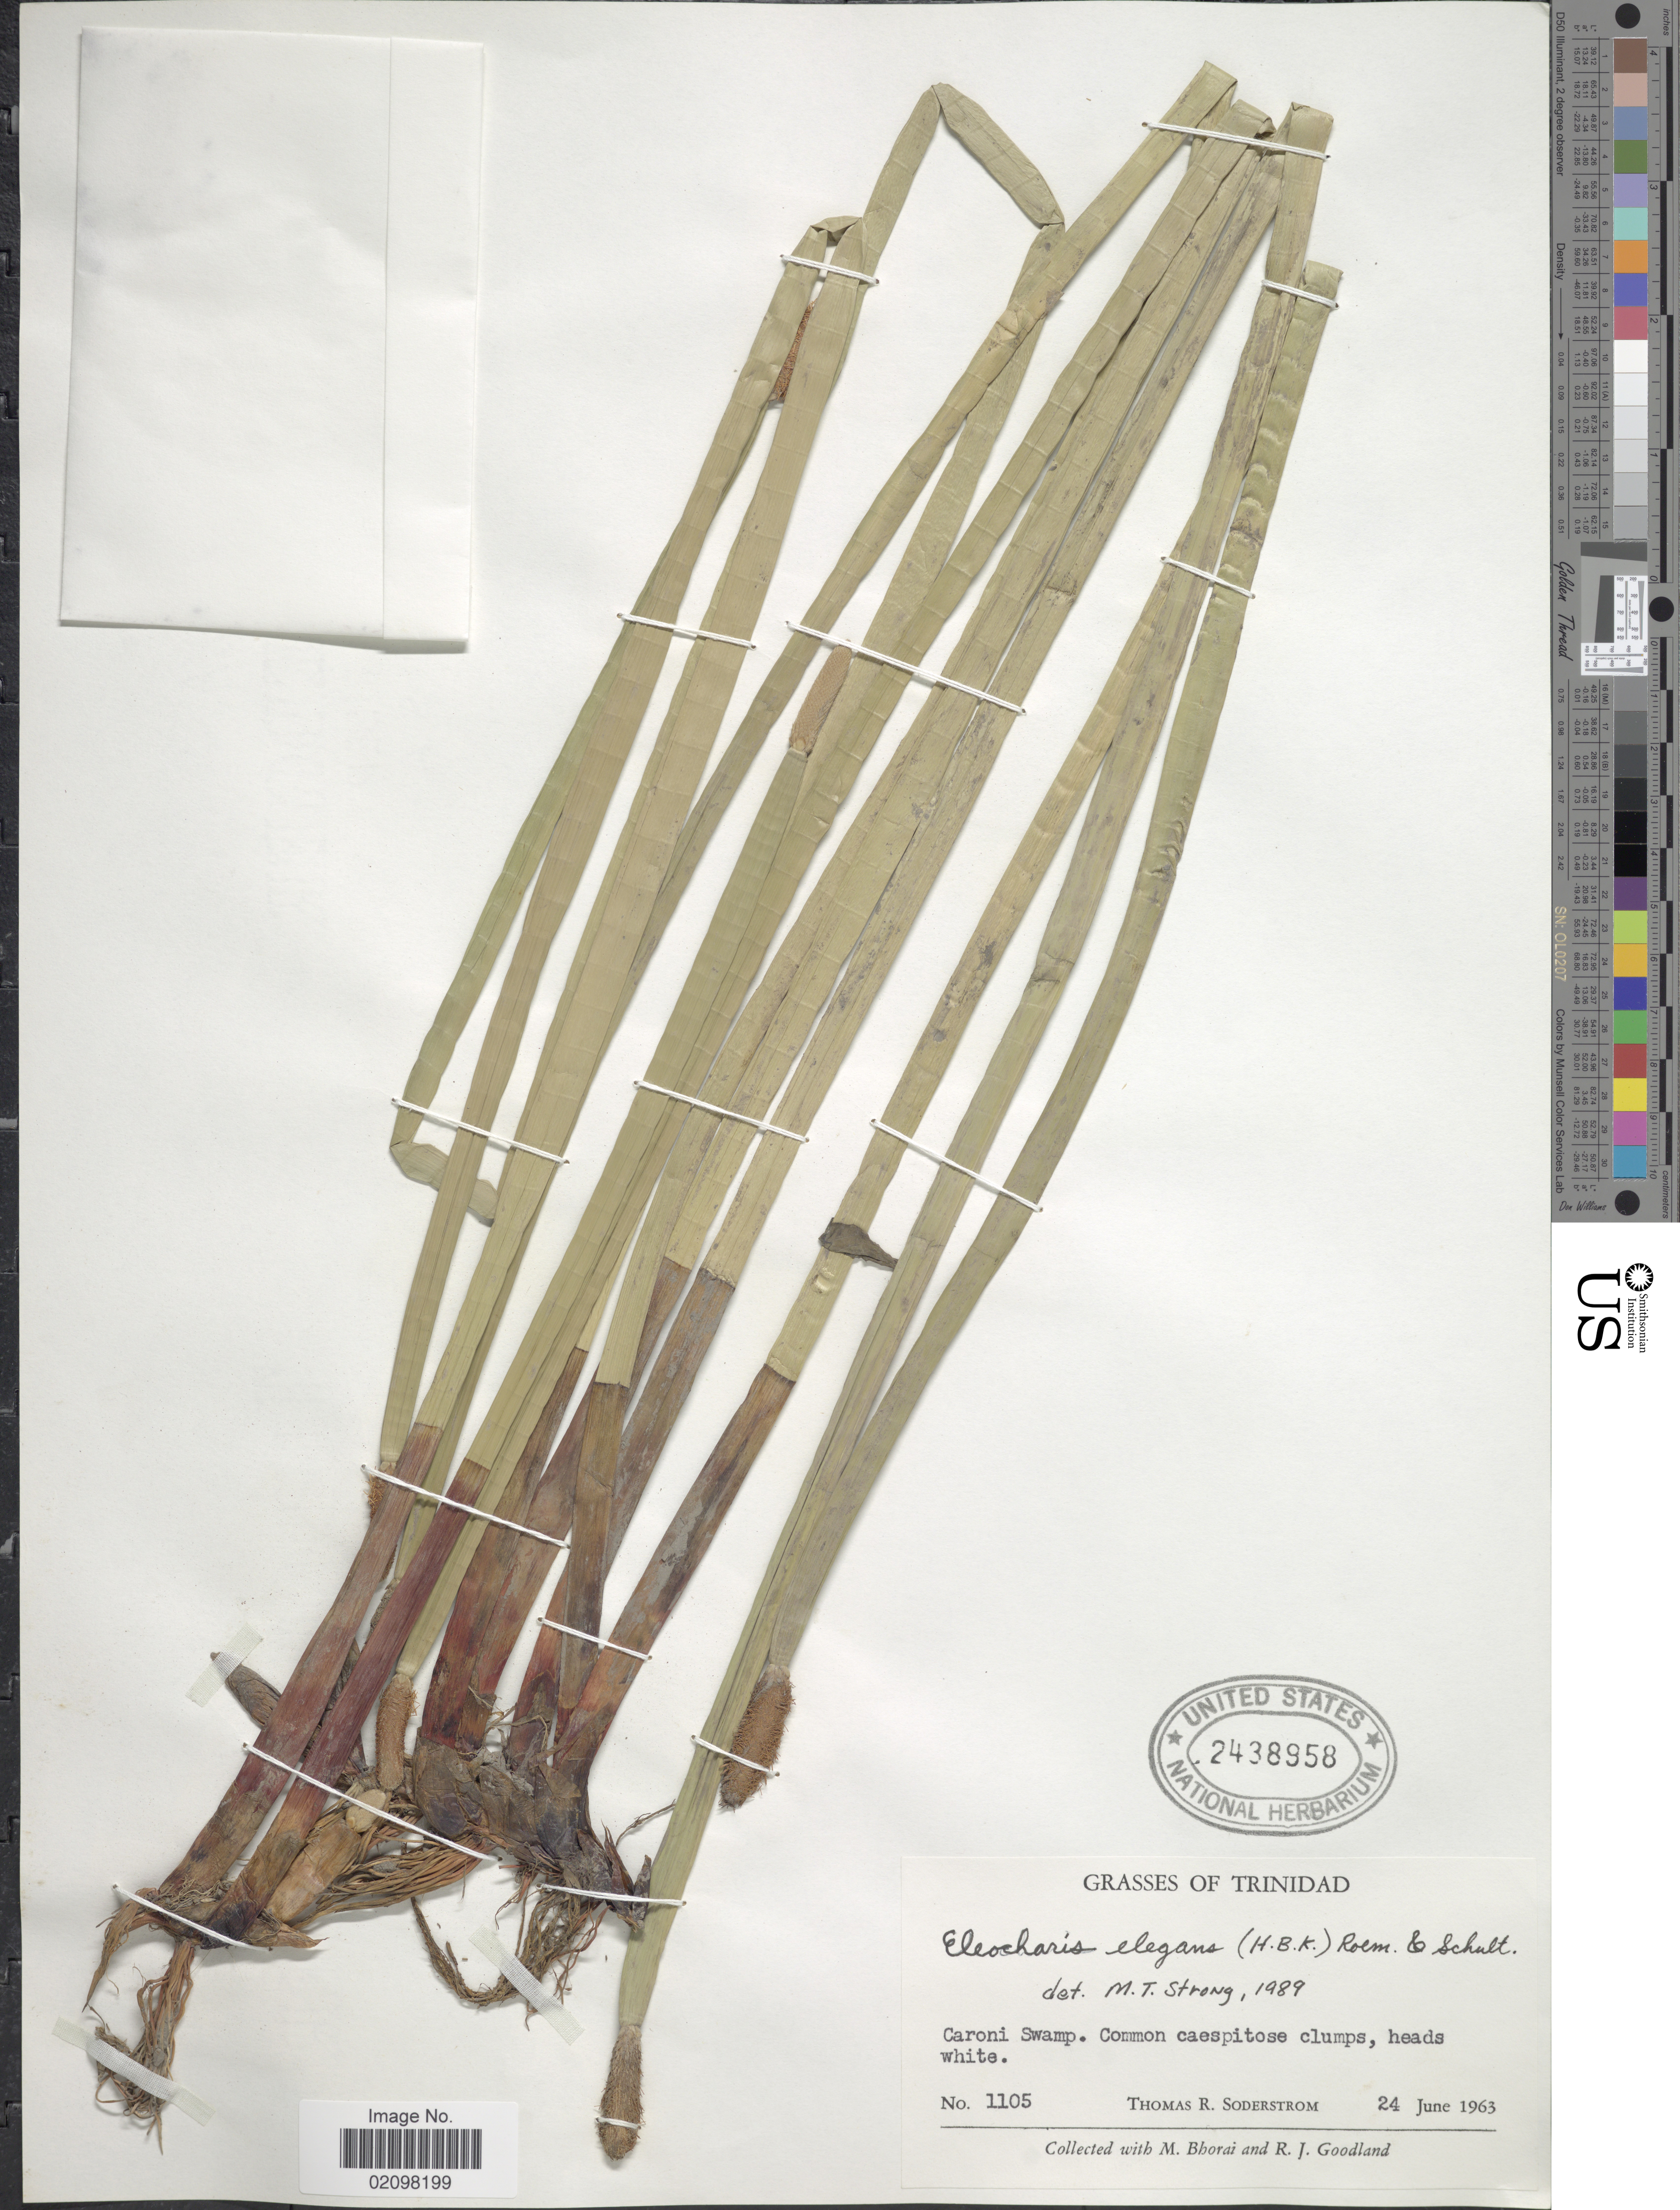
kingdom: Plantae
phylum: Tracheophyta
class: Liliopsida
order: Poales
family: Cyperaceae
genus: Eleocharis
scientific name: Eleocharis elegans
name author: (Kunth) Roem. & Schult.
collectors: T. R. Soderstrom, M. Bhorai & R. Goodland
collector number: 1105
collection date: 1963-06-24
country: Trinidad and Tobago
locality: Caroni Swamp. Trinidad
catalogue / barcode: US 2438958